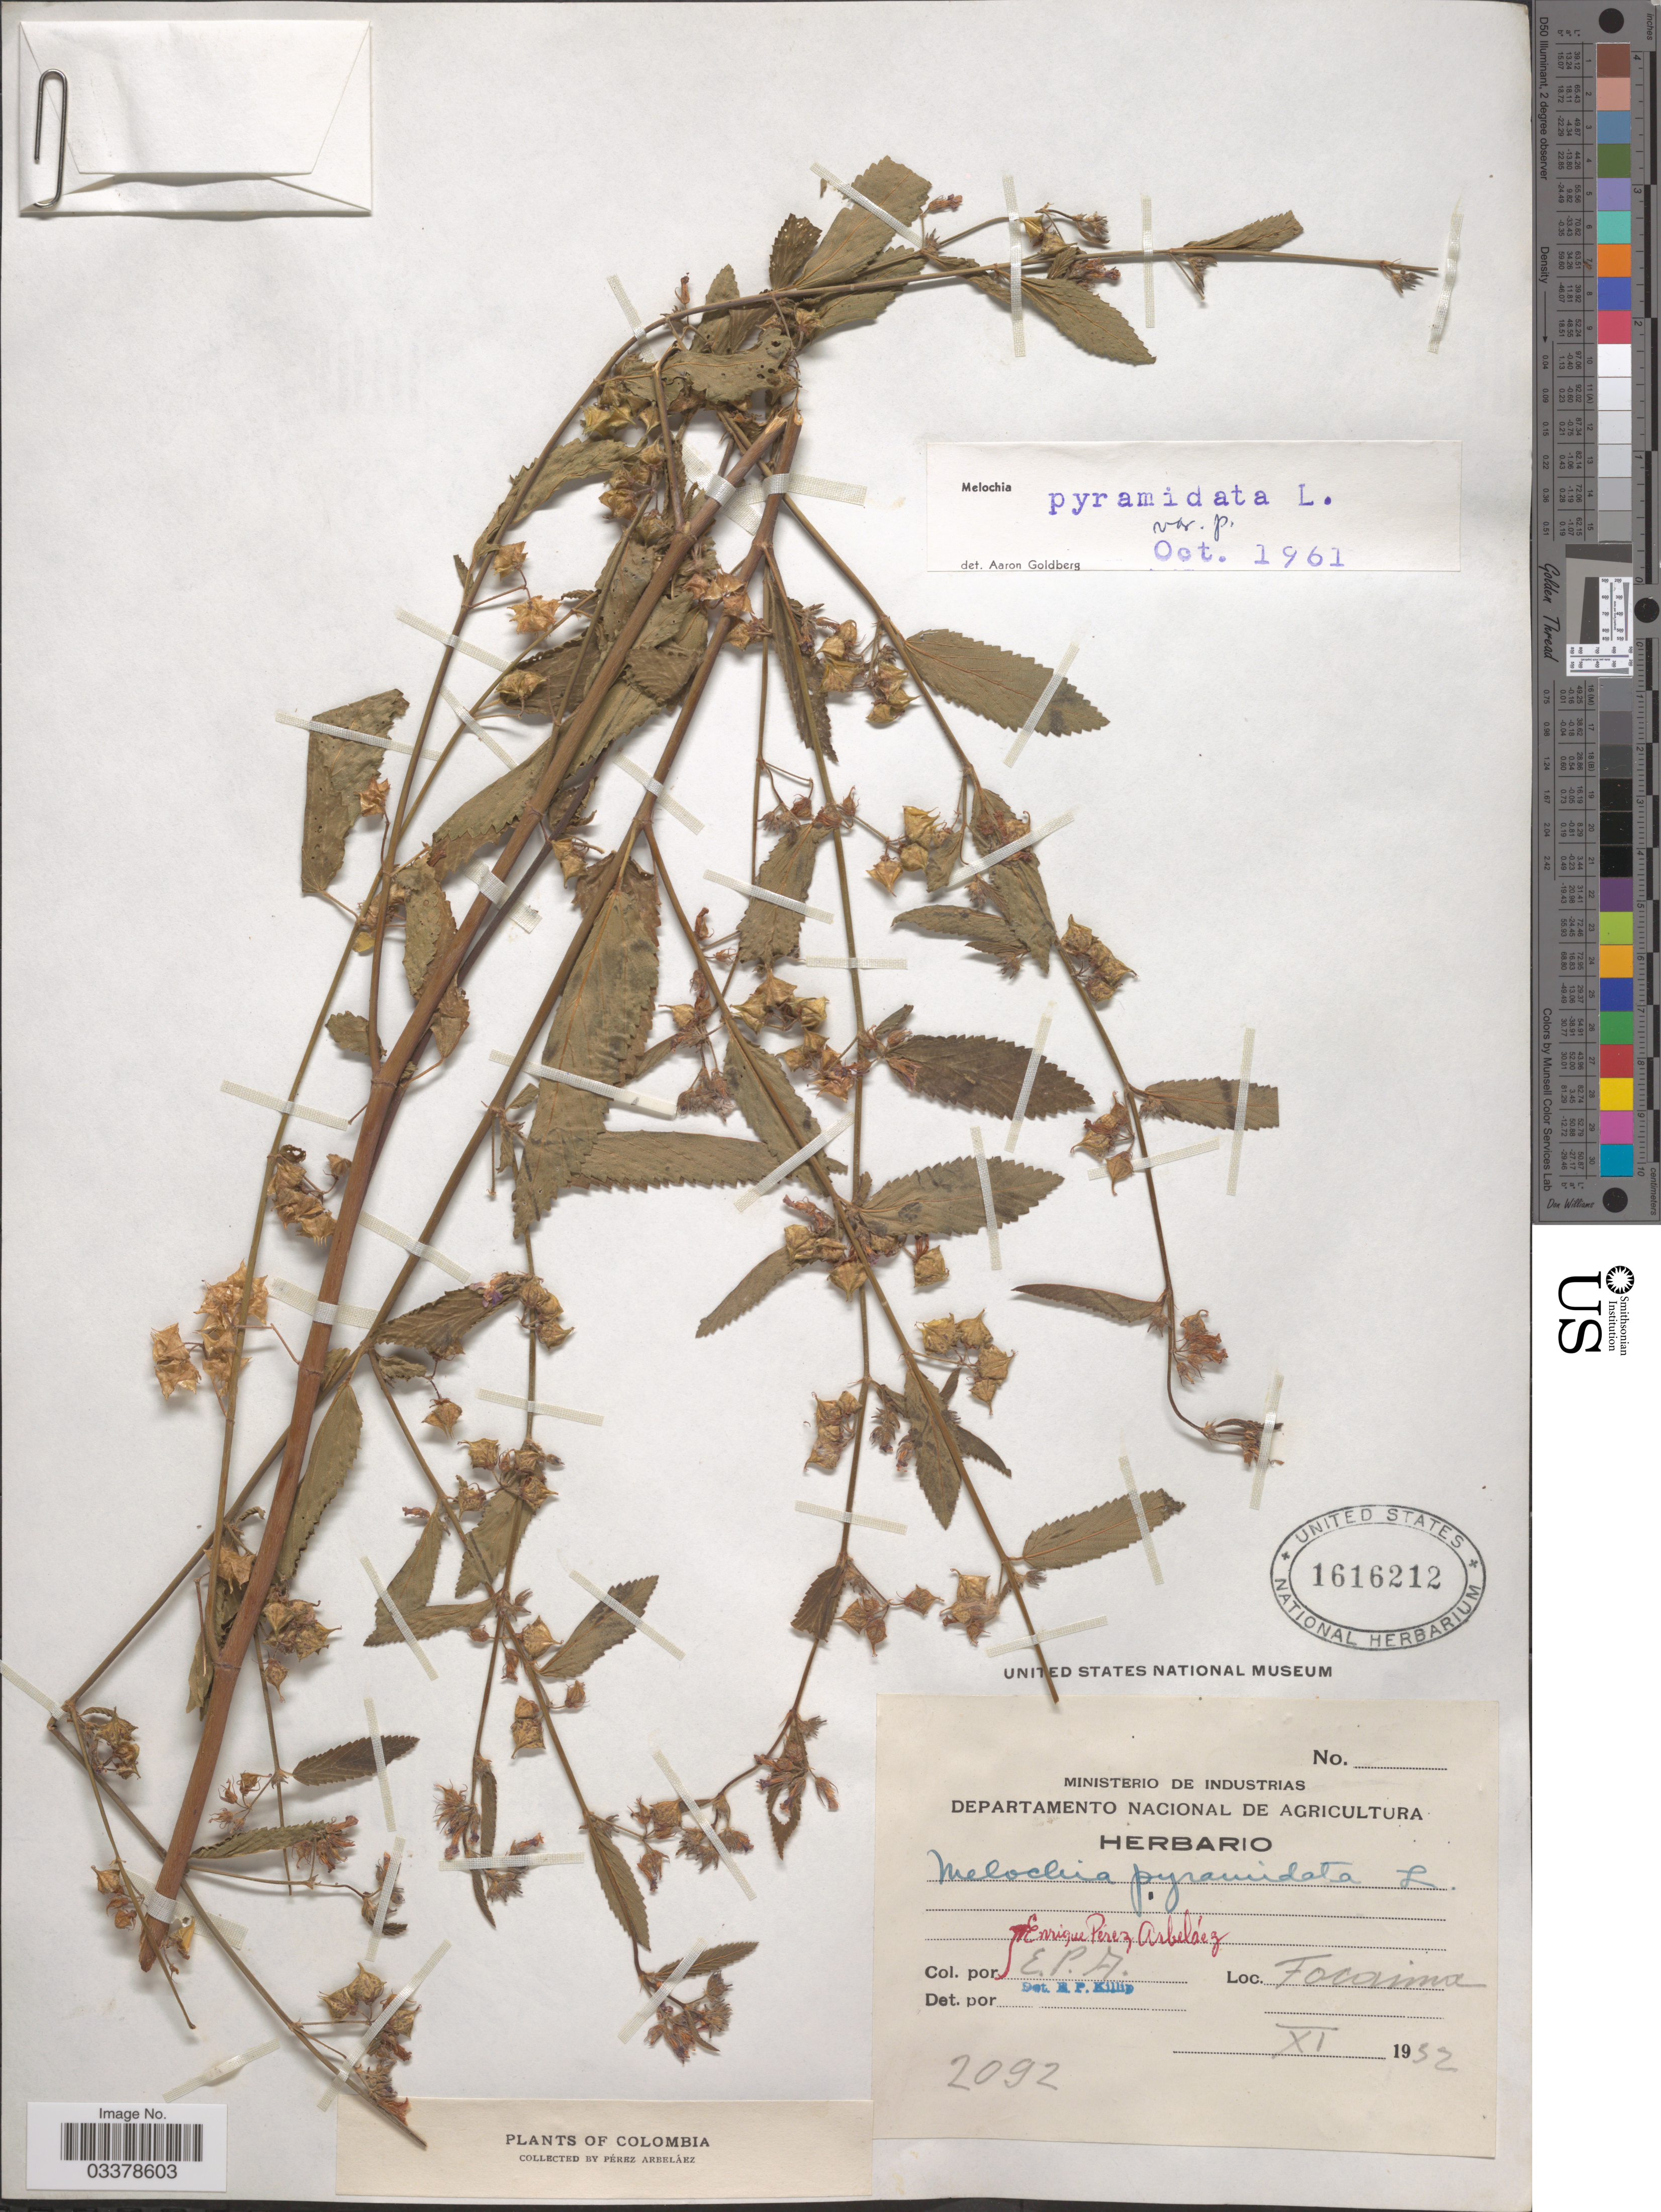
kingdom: Plantae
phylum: Tracheophyta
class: Magnoliopsida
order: Malvales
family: Malvaceae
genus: Melochia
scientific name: Melochia pyramidata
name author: L.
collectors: E. Pérez Arbeláez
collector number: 2092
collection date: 1932-11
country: Colombia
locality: Tocaima.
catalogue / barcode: US 1616212